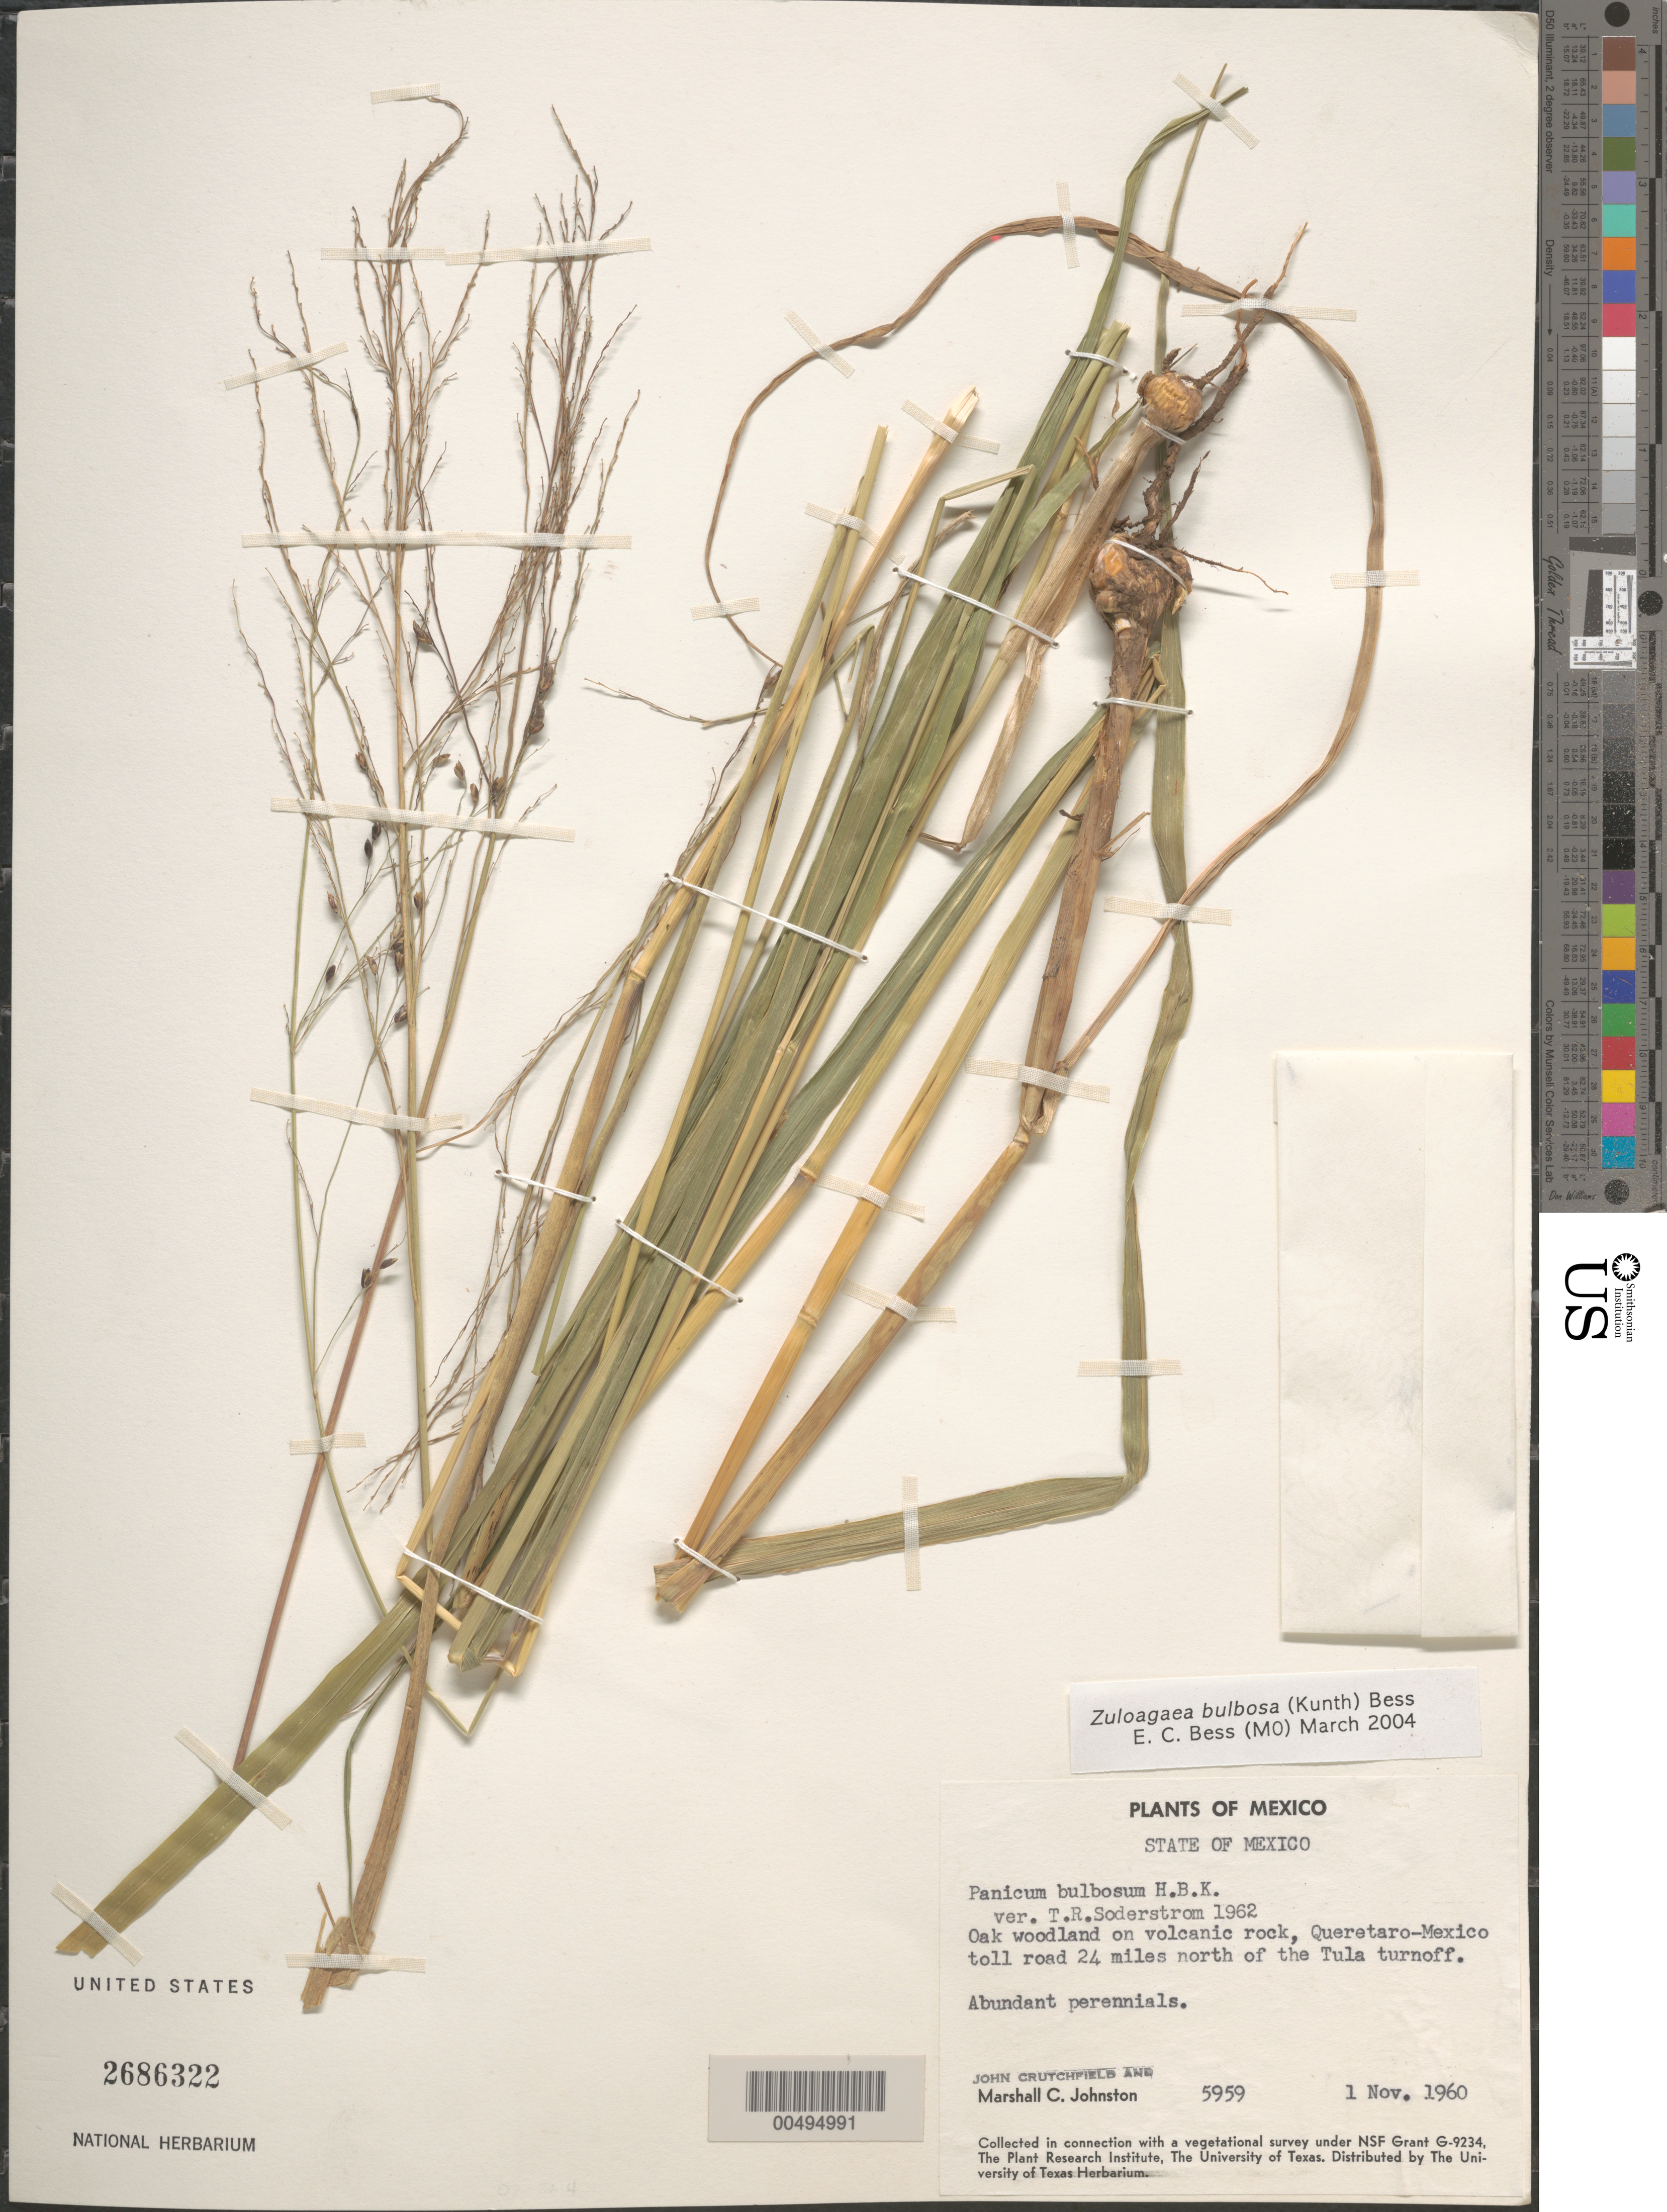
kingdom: Plantae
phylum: Tracheophyta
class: Liliopsida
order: Poales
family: Poaceae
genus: Panicum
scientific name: Panicum bulbosum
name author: Kunth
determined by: Soderstrom, T. R.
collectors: J. Crutchfield & M. Johnston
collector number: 5959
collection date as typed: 1 Nov 1960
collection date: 1960-11-01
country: Mexico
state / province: México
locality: Queretaro - Mexico toll rd 24 mi N of the Tula turnoff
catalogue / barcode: US 2686322